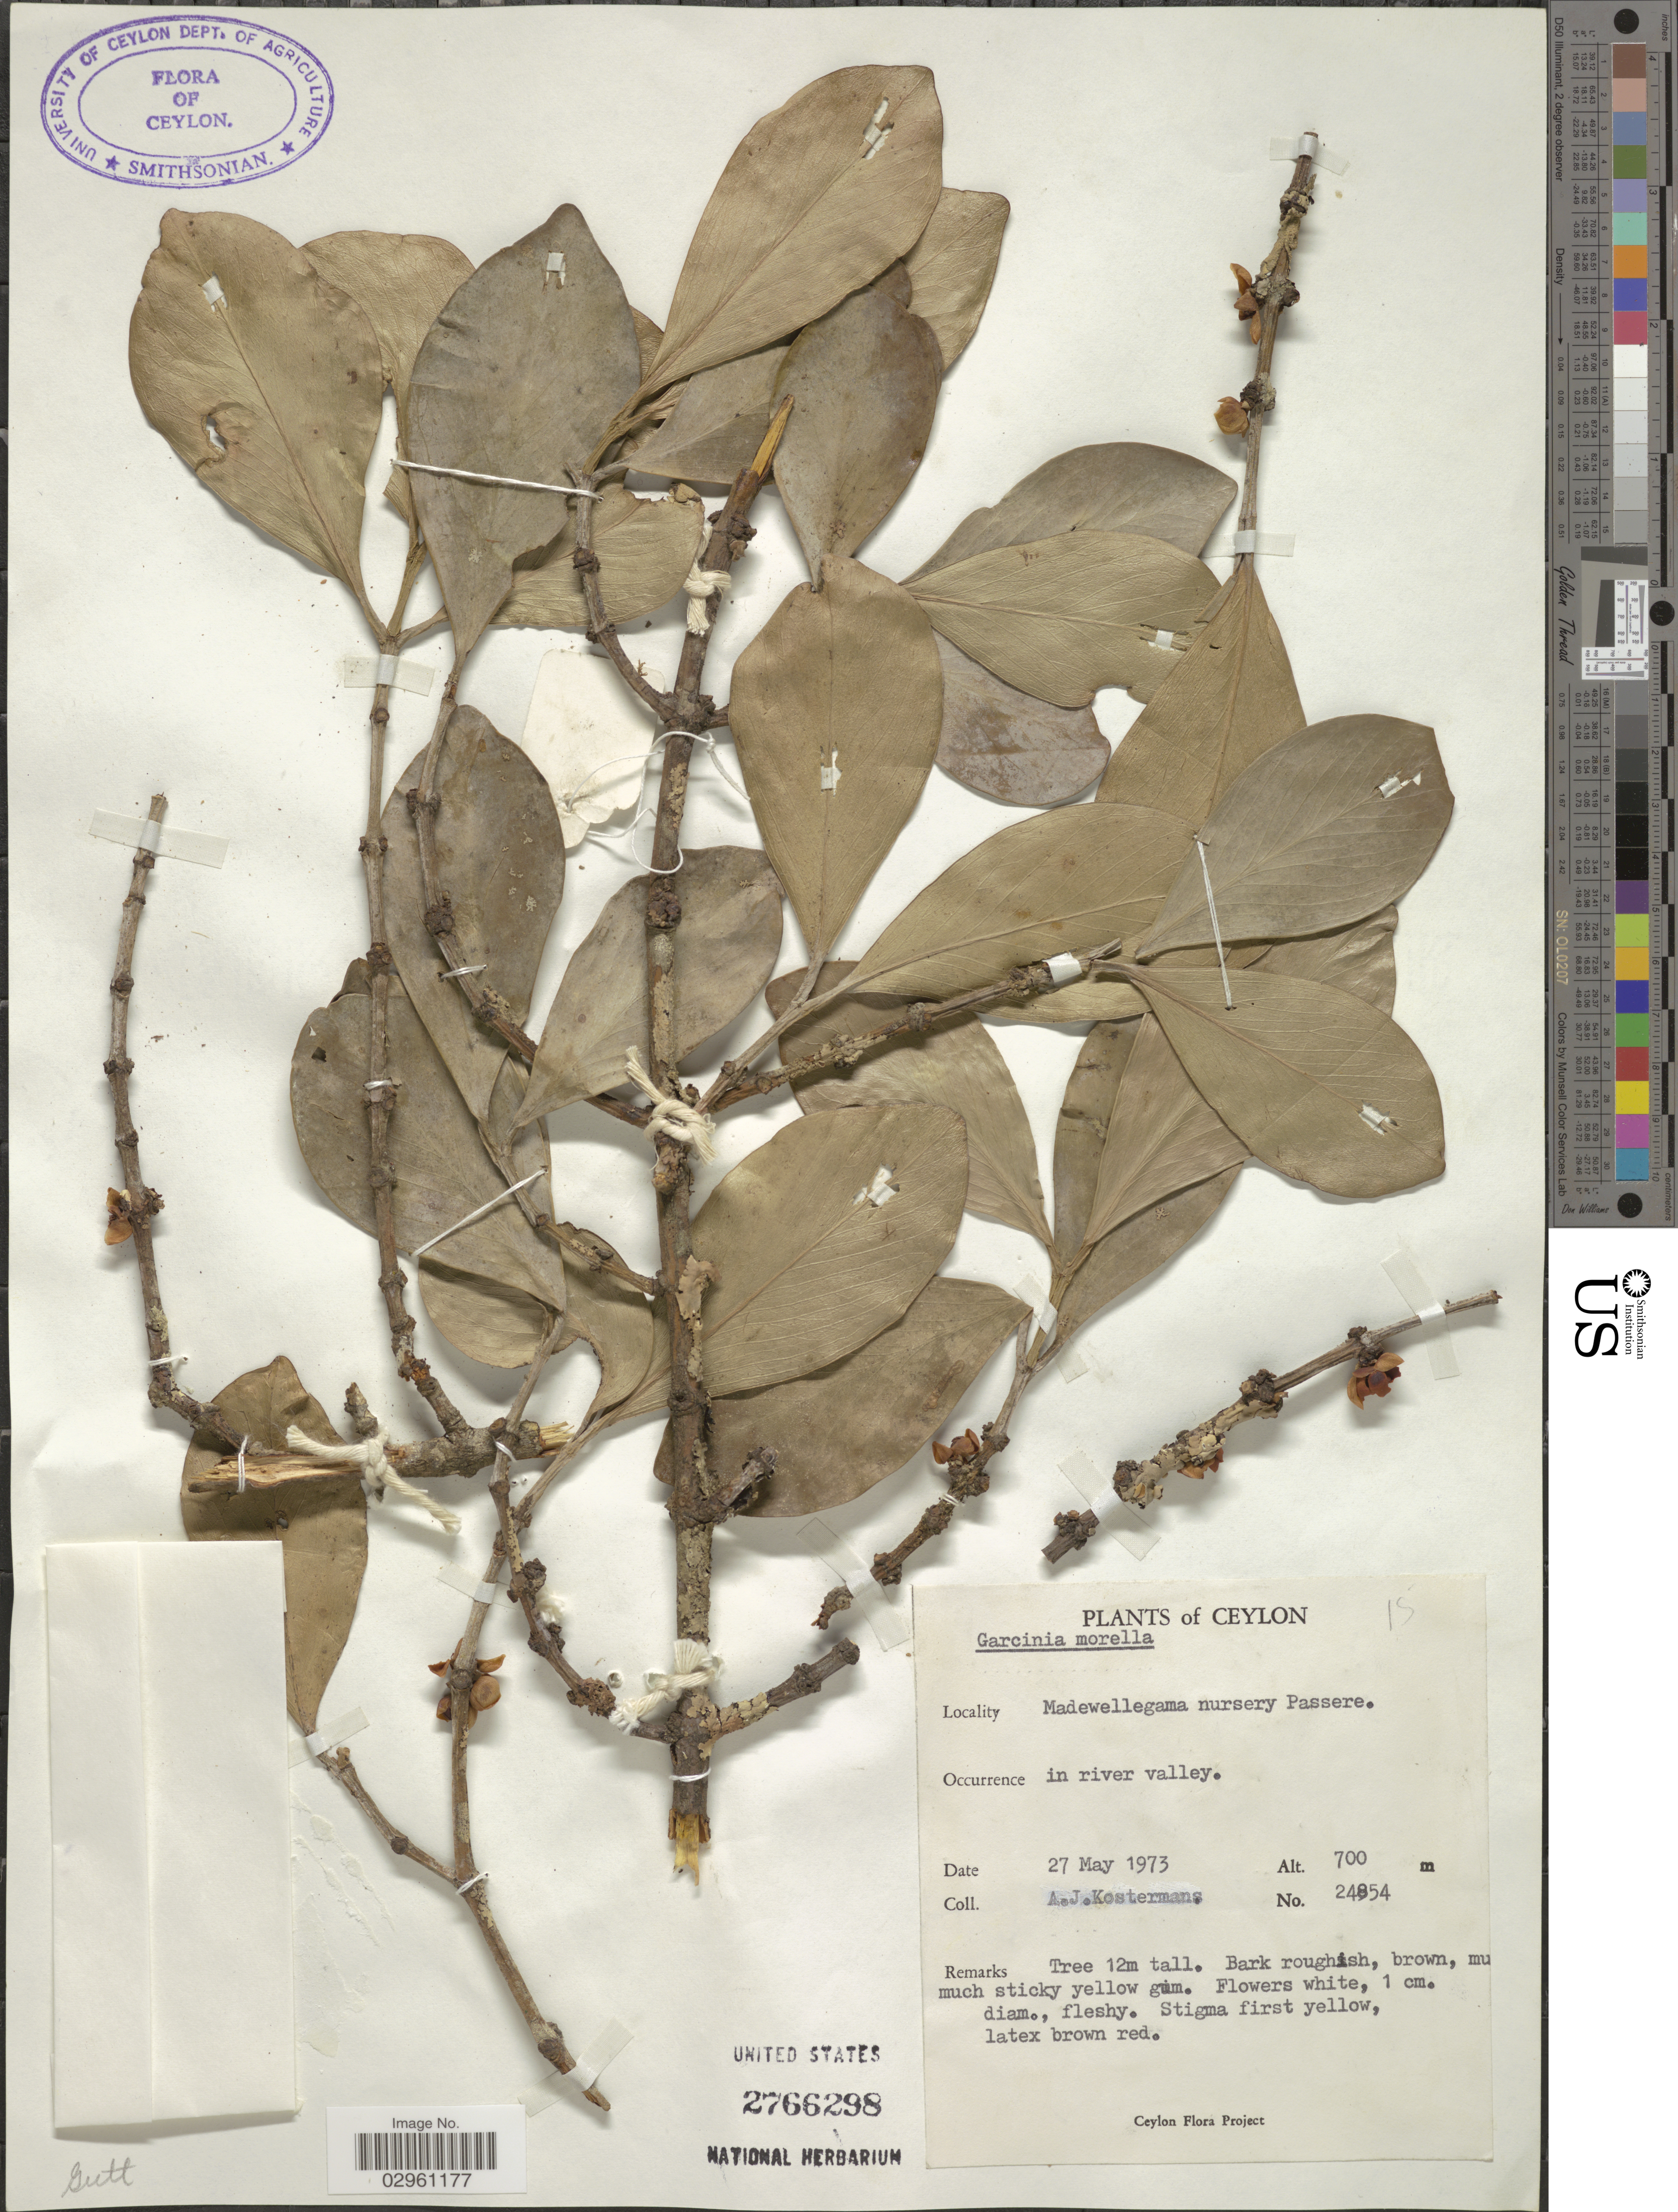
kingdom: Plantae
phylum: Tracheophyta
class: Magnoliopsida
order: Malpighiales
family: Clusiaceae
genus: Garcinia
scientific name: Garcinia morella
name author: (Gaertn.) Desr.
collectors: A. J. G. Kostermans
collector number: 24854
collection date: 1973-05-27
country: Sri Lanka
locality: Ceylon. Madewellegama nursery Passere, in river valley.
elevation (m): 700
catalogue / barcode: US 2766298